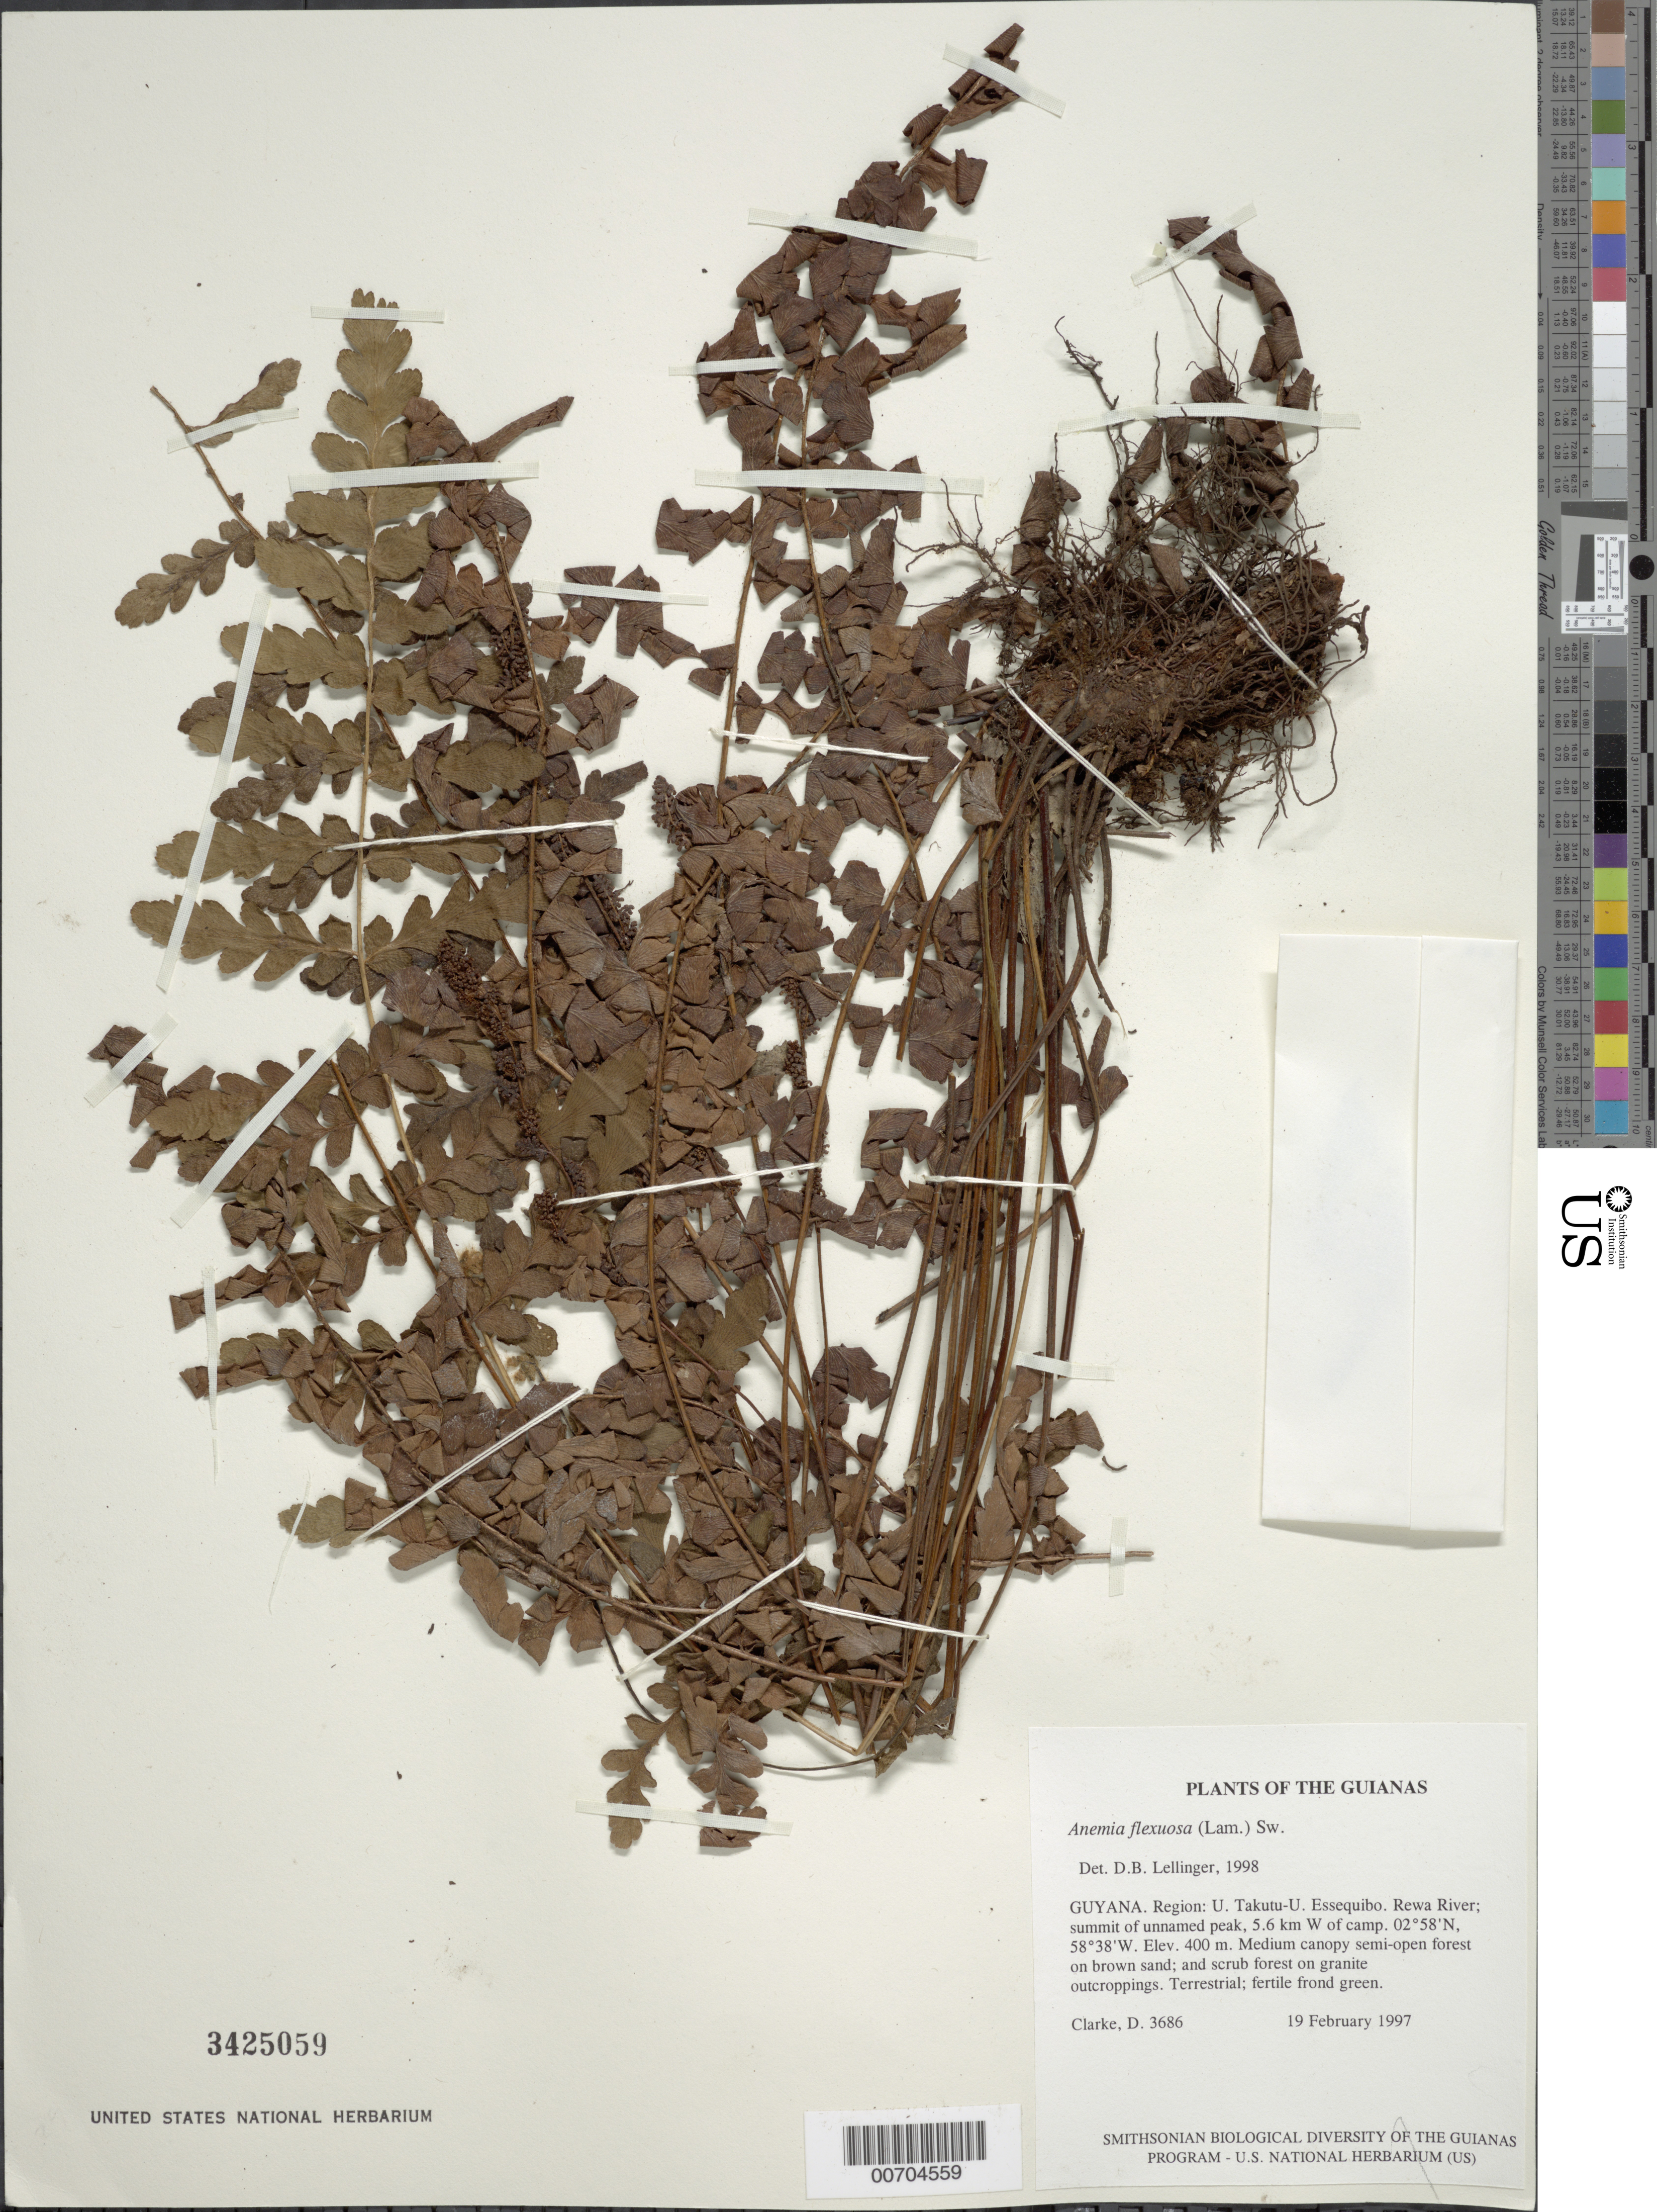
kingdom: Plantae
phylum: Tracheophyta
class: Polypodiopsida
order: Schizaeales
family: Anemiaceae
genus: Anemia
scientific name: Anemia flexuosa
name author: (Savigny) Sw.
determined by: Lellinger, David B., (BOT), Smithsonian Institution - National Museum of Natural History (UNITED STATES)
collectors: H. D. Clarke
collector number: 3686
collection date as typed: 19 February 1997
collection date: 1997-02-19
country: Guyana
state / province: U. Takutu-U. Essequibo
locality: Rewa River; summit of unnamed peak, 5.6 km W of camp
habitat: Medium canopy semi-open forest on brown sand; and scrub forest on granite outcroppings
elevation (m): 400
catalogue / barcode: US 3425059